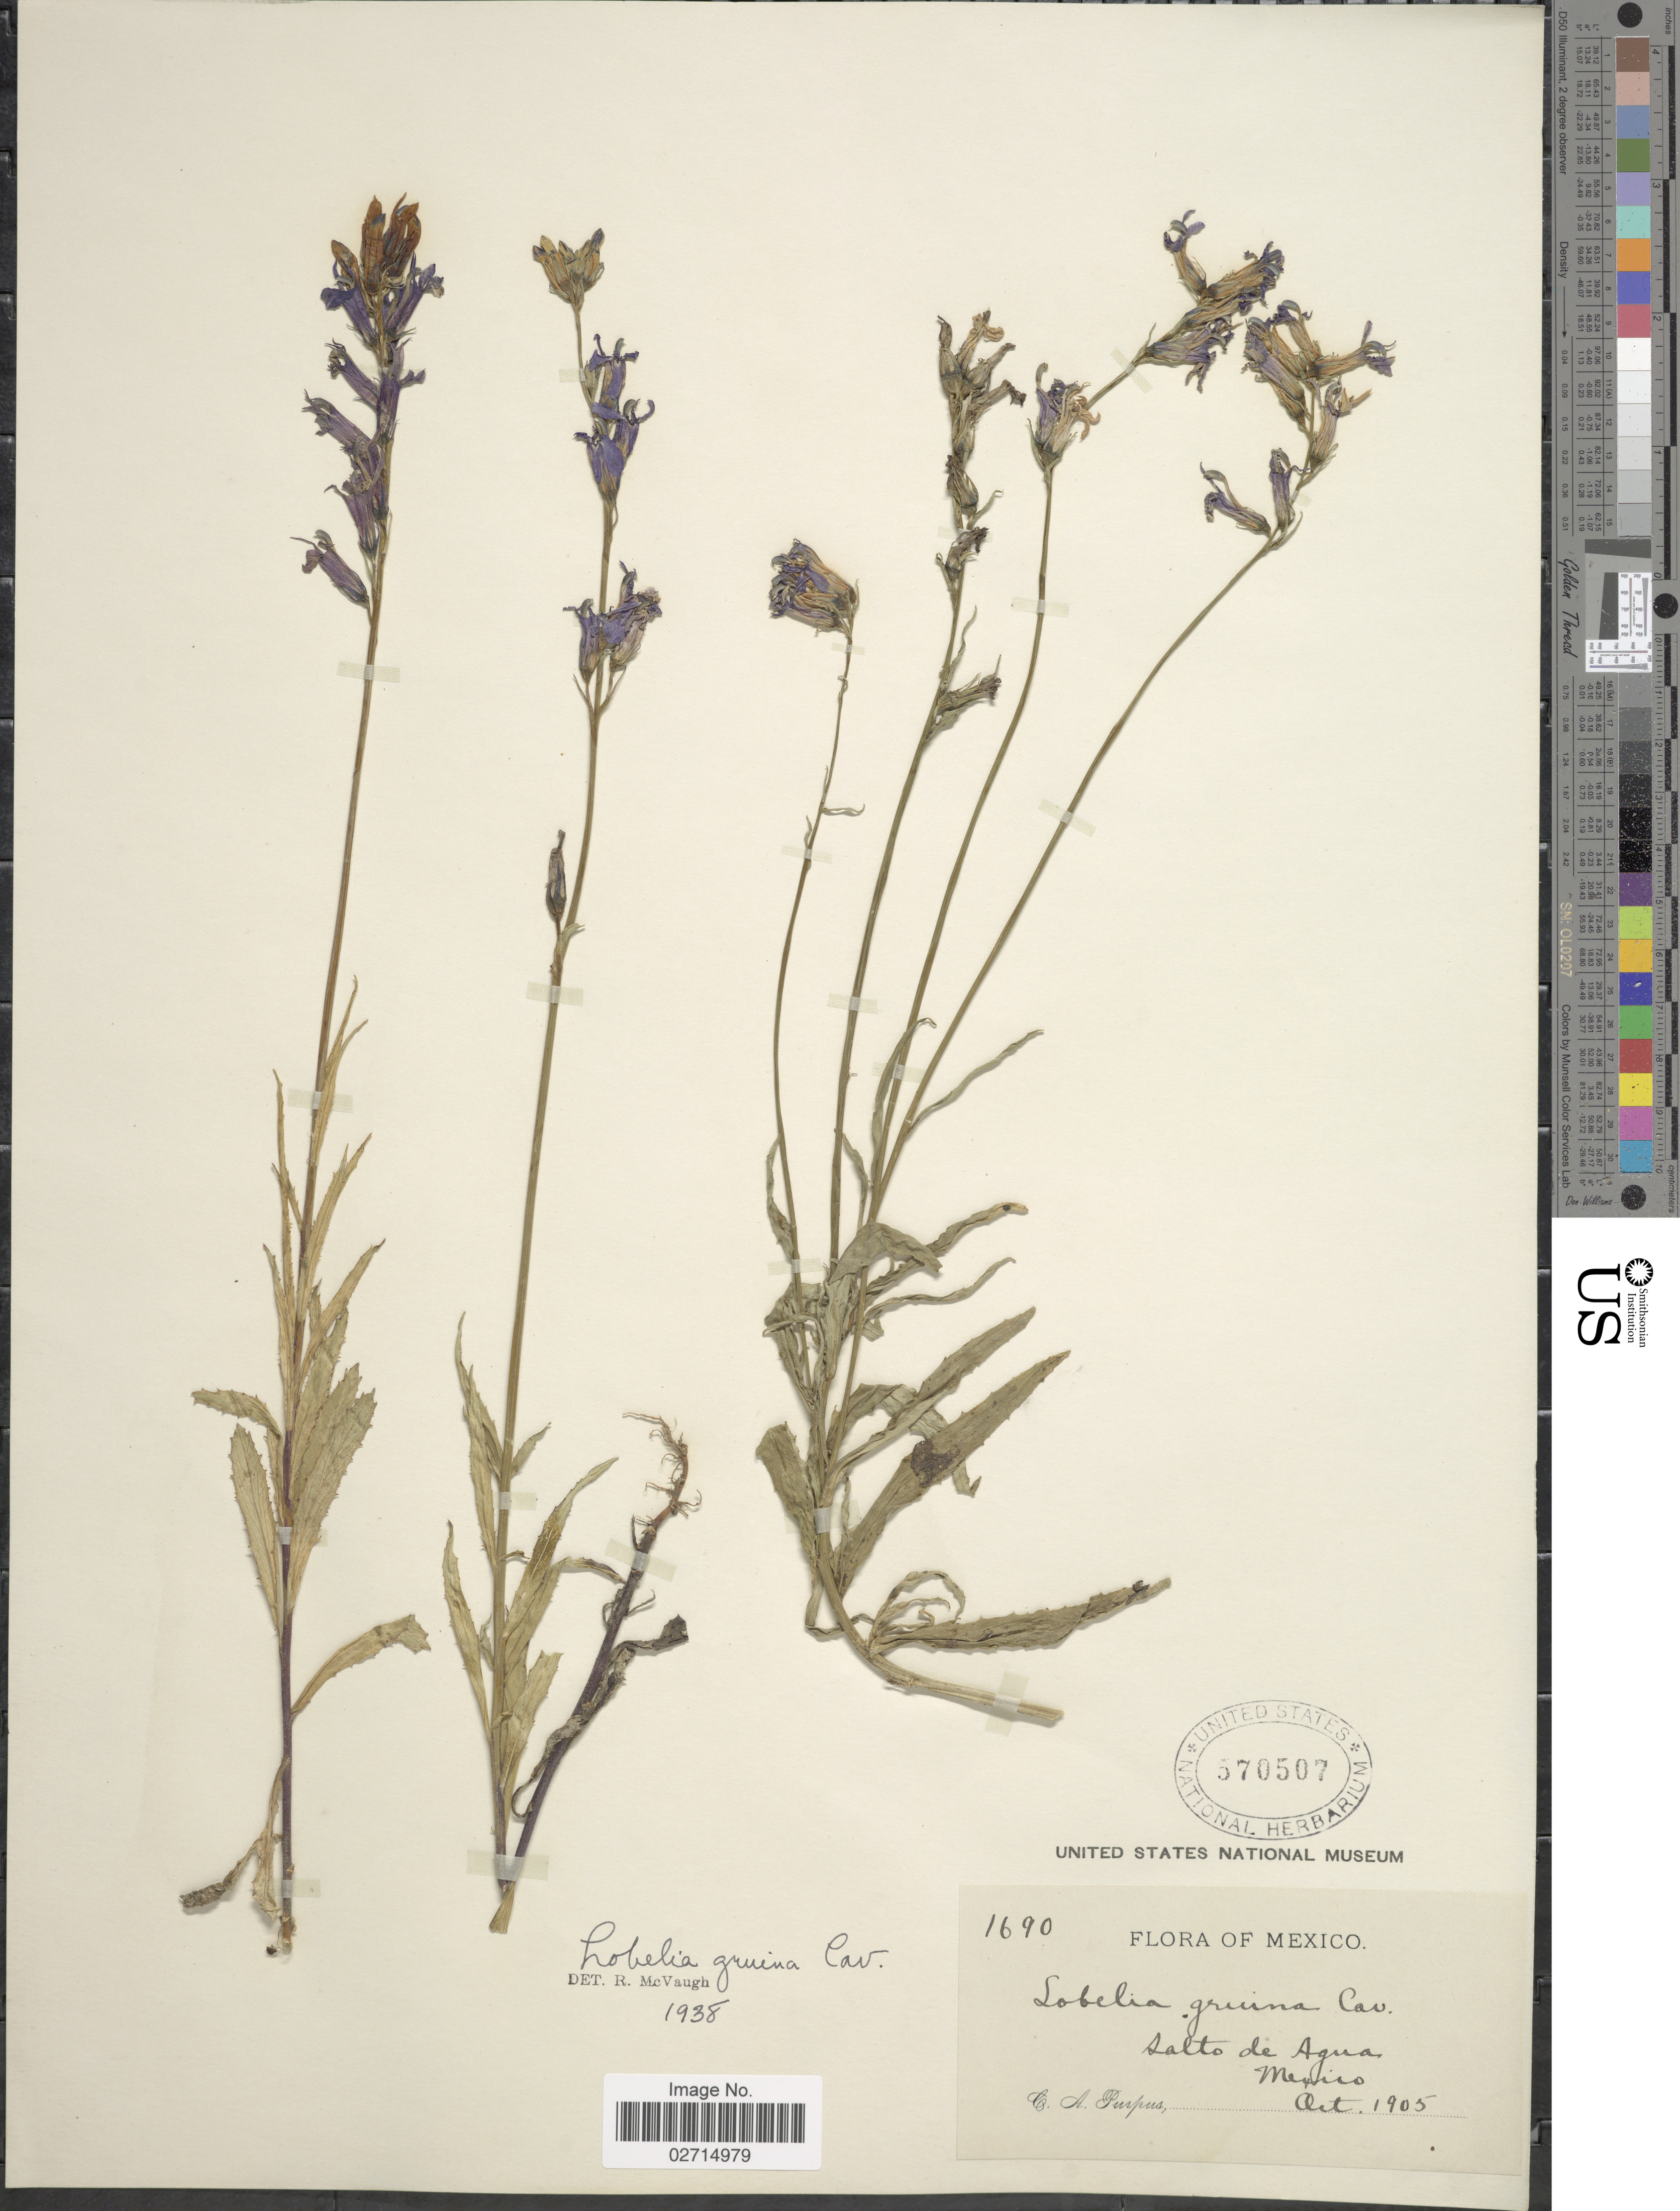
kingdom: Plantae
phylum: Tracheophyta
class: Magnoliopsida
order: Asterales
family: Campanulaceae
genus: Lobelia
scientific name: Lobelia gruina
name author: Cav.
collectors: C. A. Purpus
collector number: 1690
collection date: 1905-10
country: Mexico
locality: Salto de Agua, Mexico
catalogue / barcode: US 570507